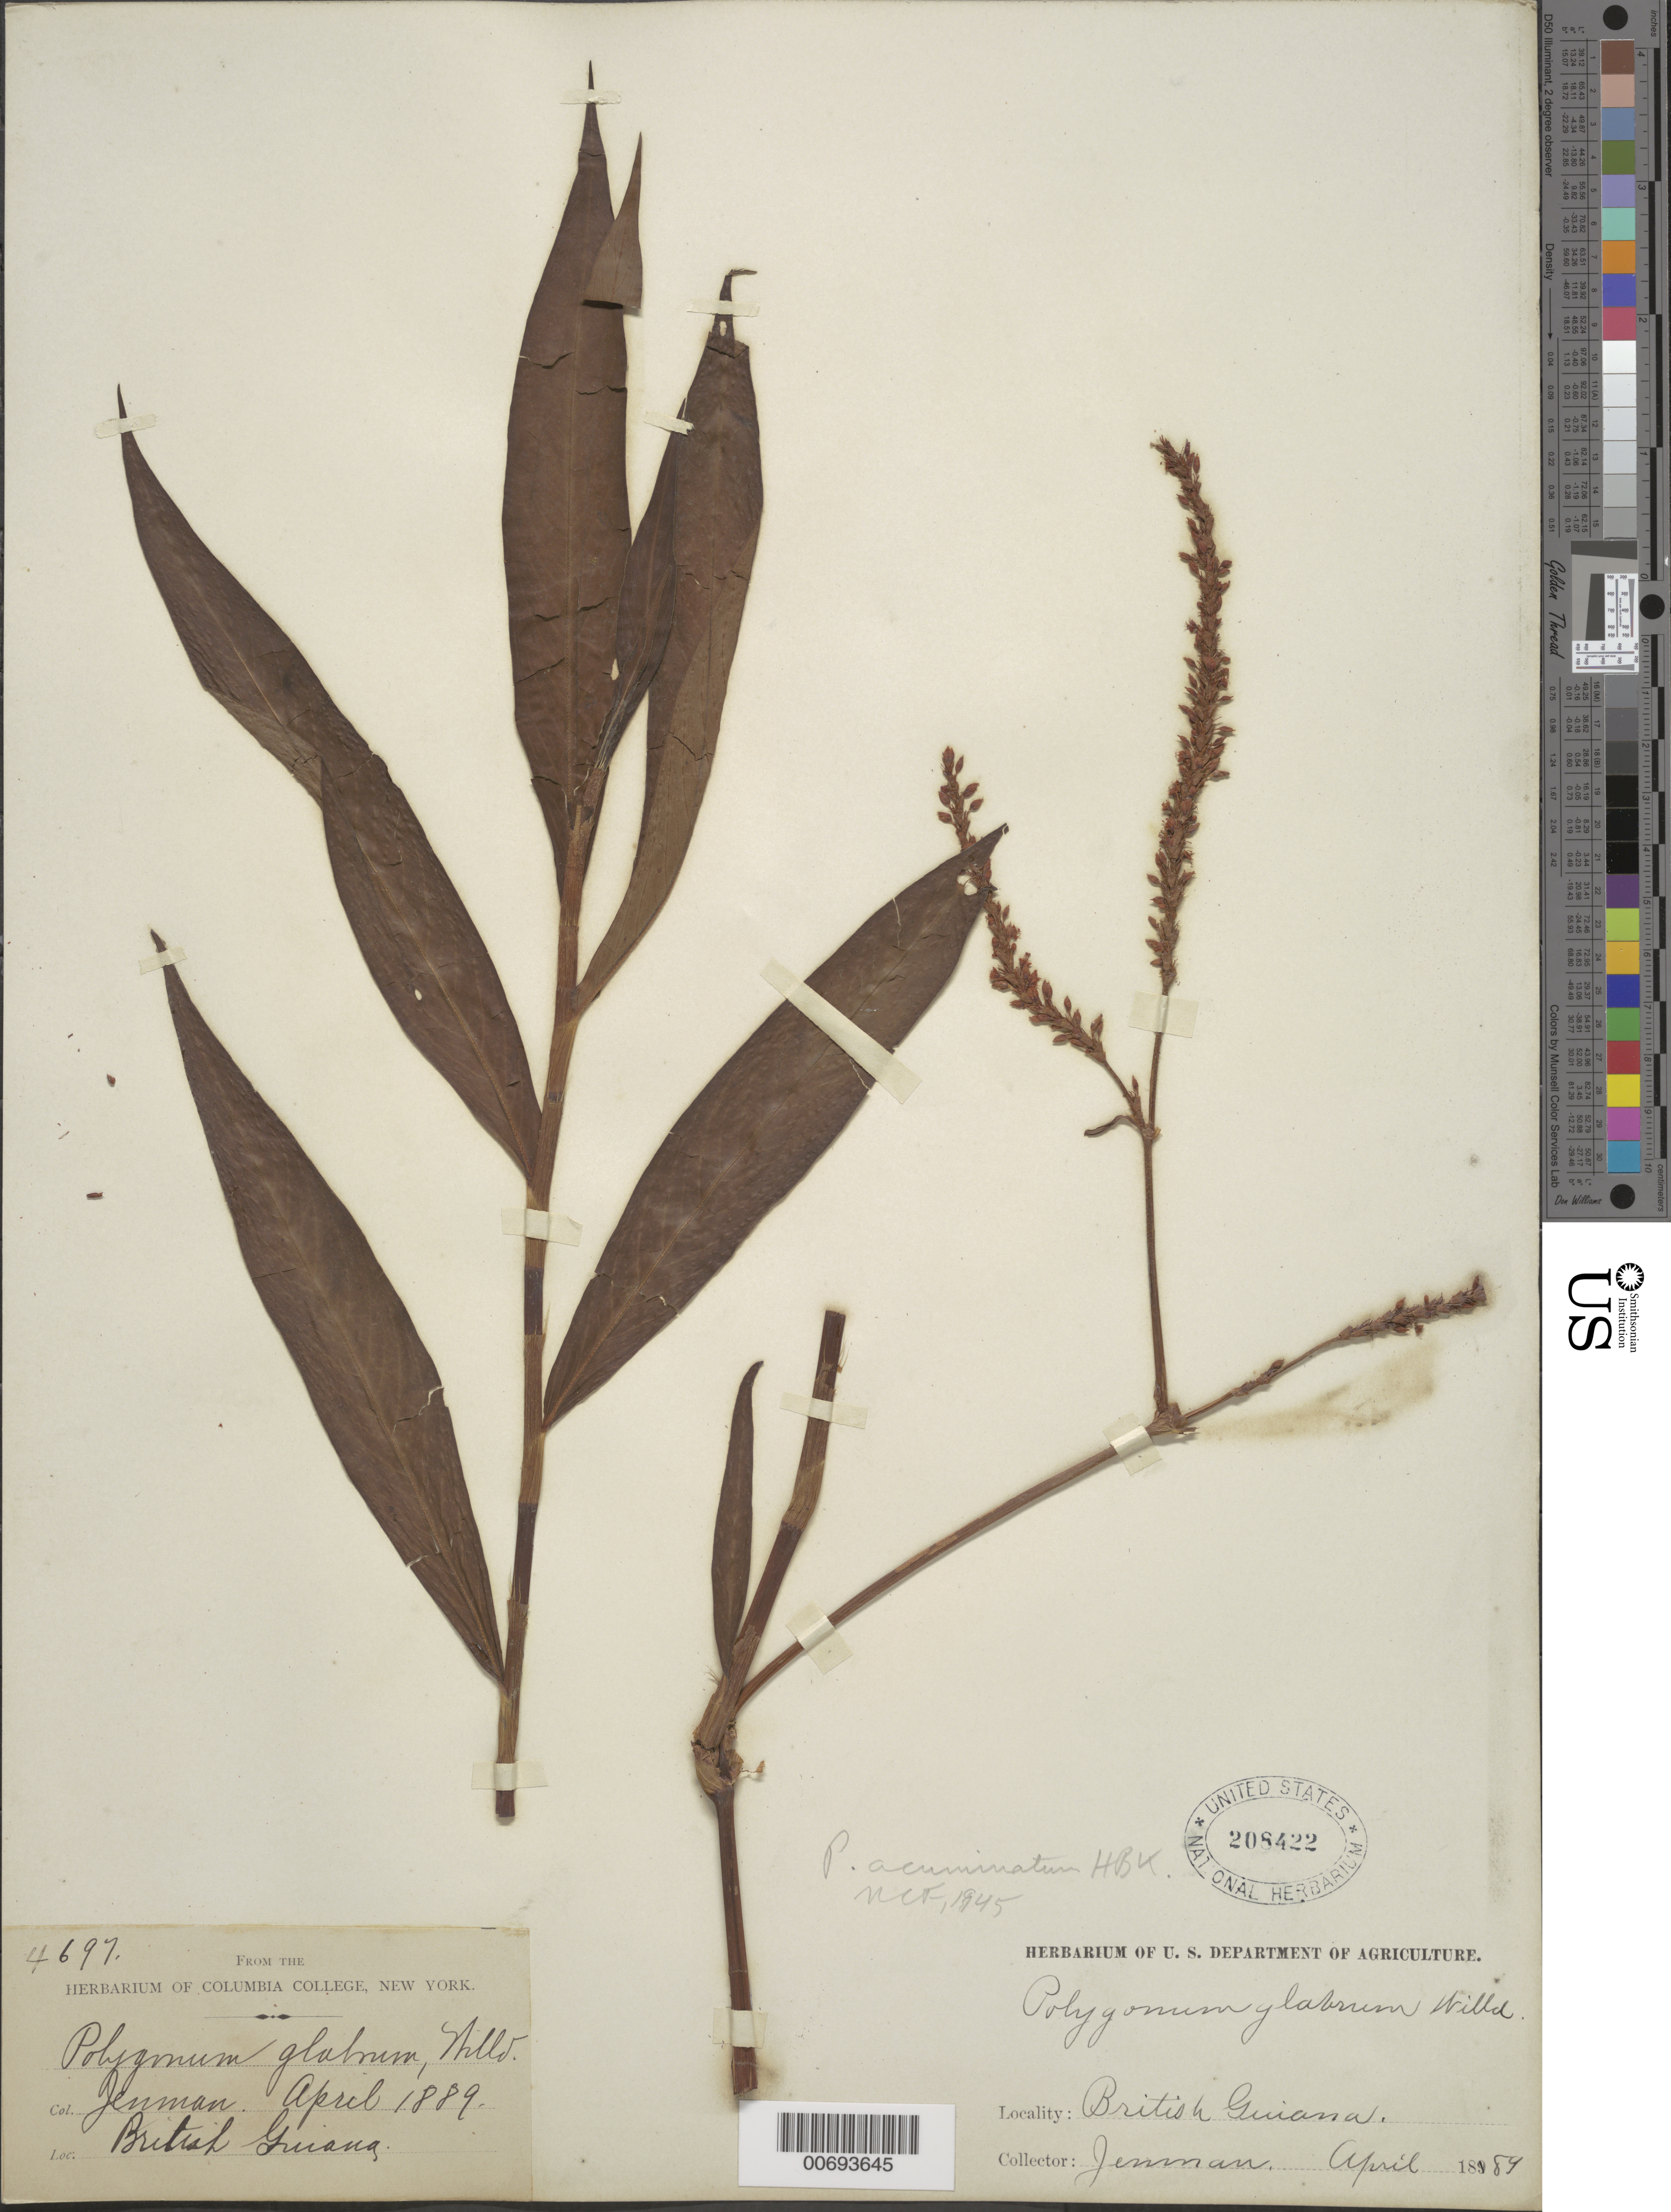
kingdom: Plantae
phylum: Tracheophyta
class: Magnoliopsida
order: Caryophyllales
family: Polygonaceae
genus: Polygonum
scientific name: Polygonum acuminatum var. glabrescens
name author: Meisn.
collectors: G. S. Jenman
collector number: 4697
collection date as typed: April 1889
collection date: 1889-04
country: Guyana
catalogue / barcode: US 208422